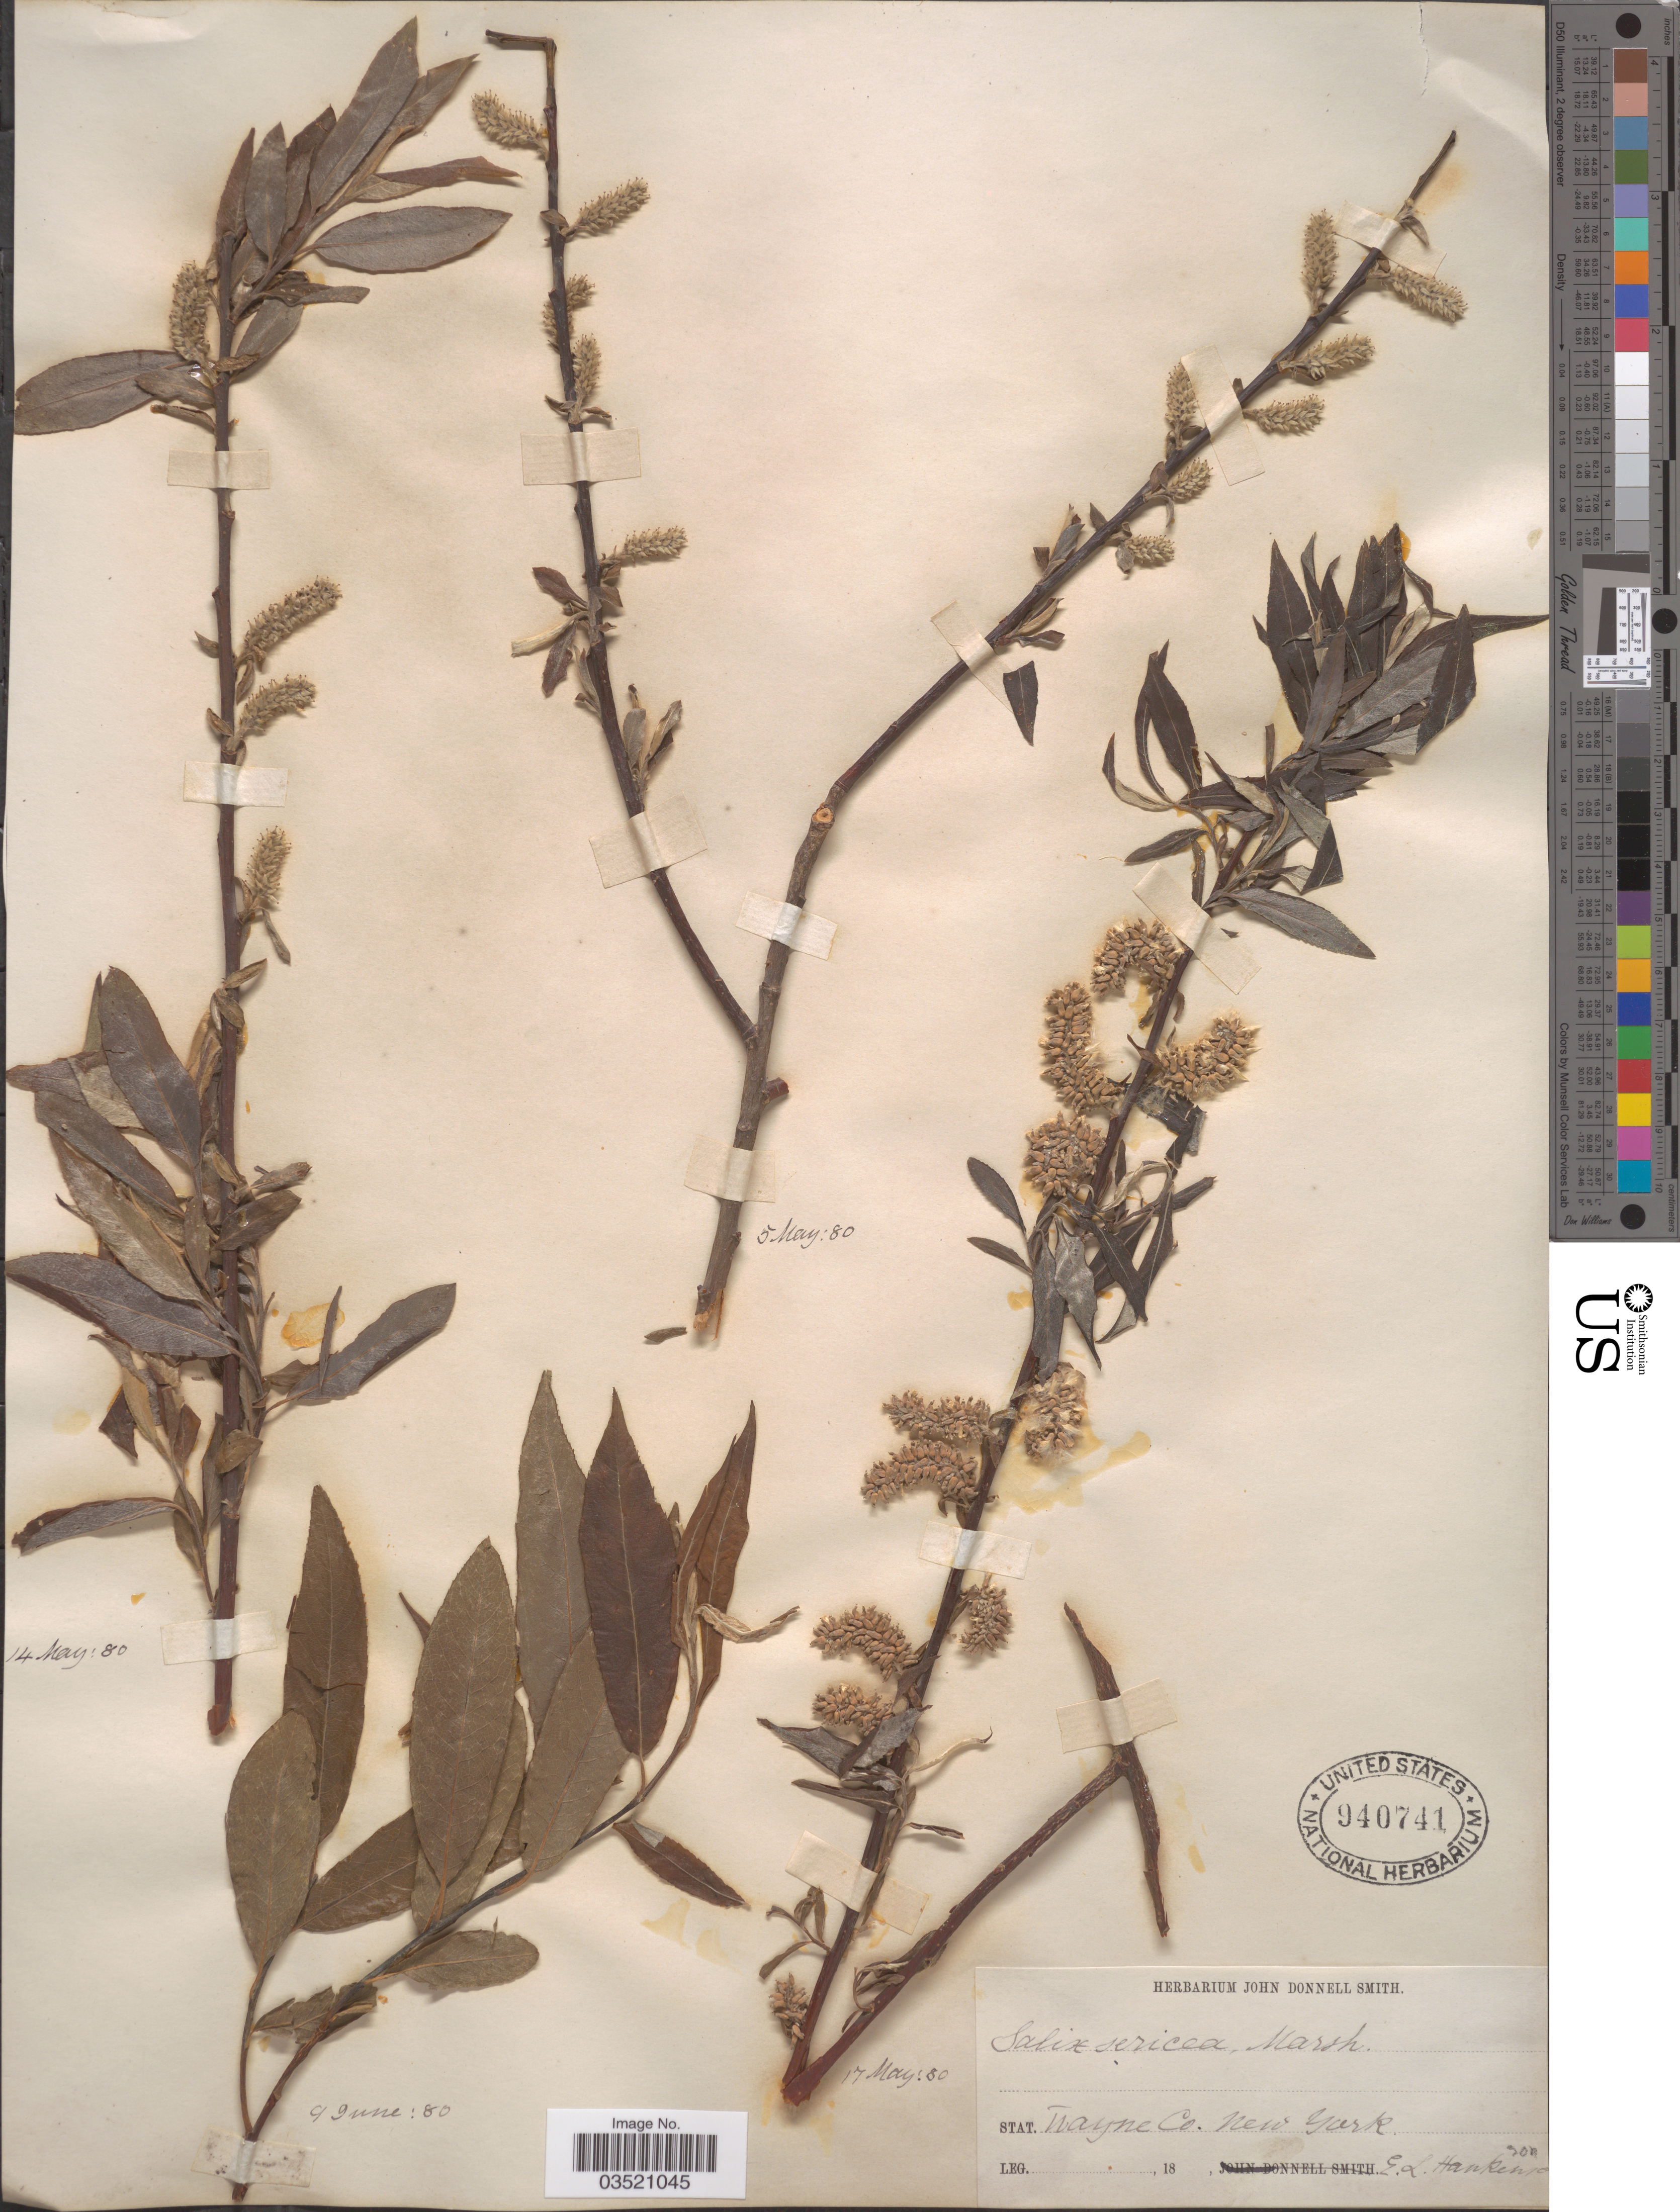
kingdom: Plantae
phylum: Tracheophyta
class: Magnoliopsida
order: Malpighiales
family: Salicaceae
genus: Salix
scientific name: Salix sericea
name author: Marshall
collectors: E. Hankenson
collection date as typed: Transcribed d/m/y: 17/5/80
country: United States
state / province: New York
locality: Stat. Wayne Co.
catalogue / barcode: US 940741